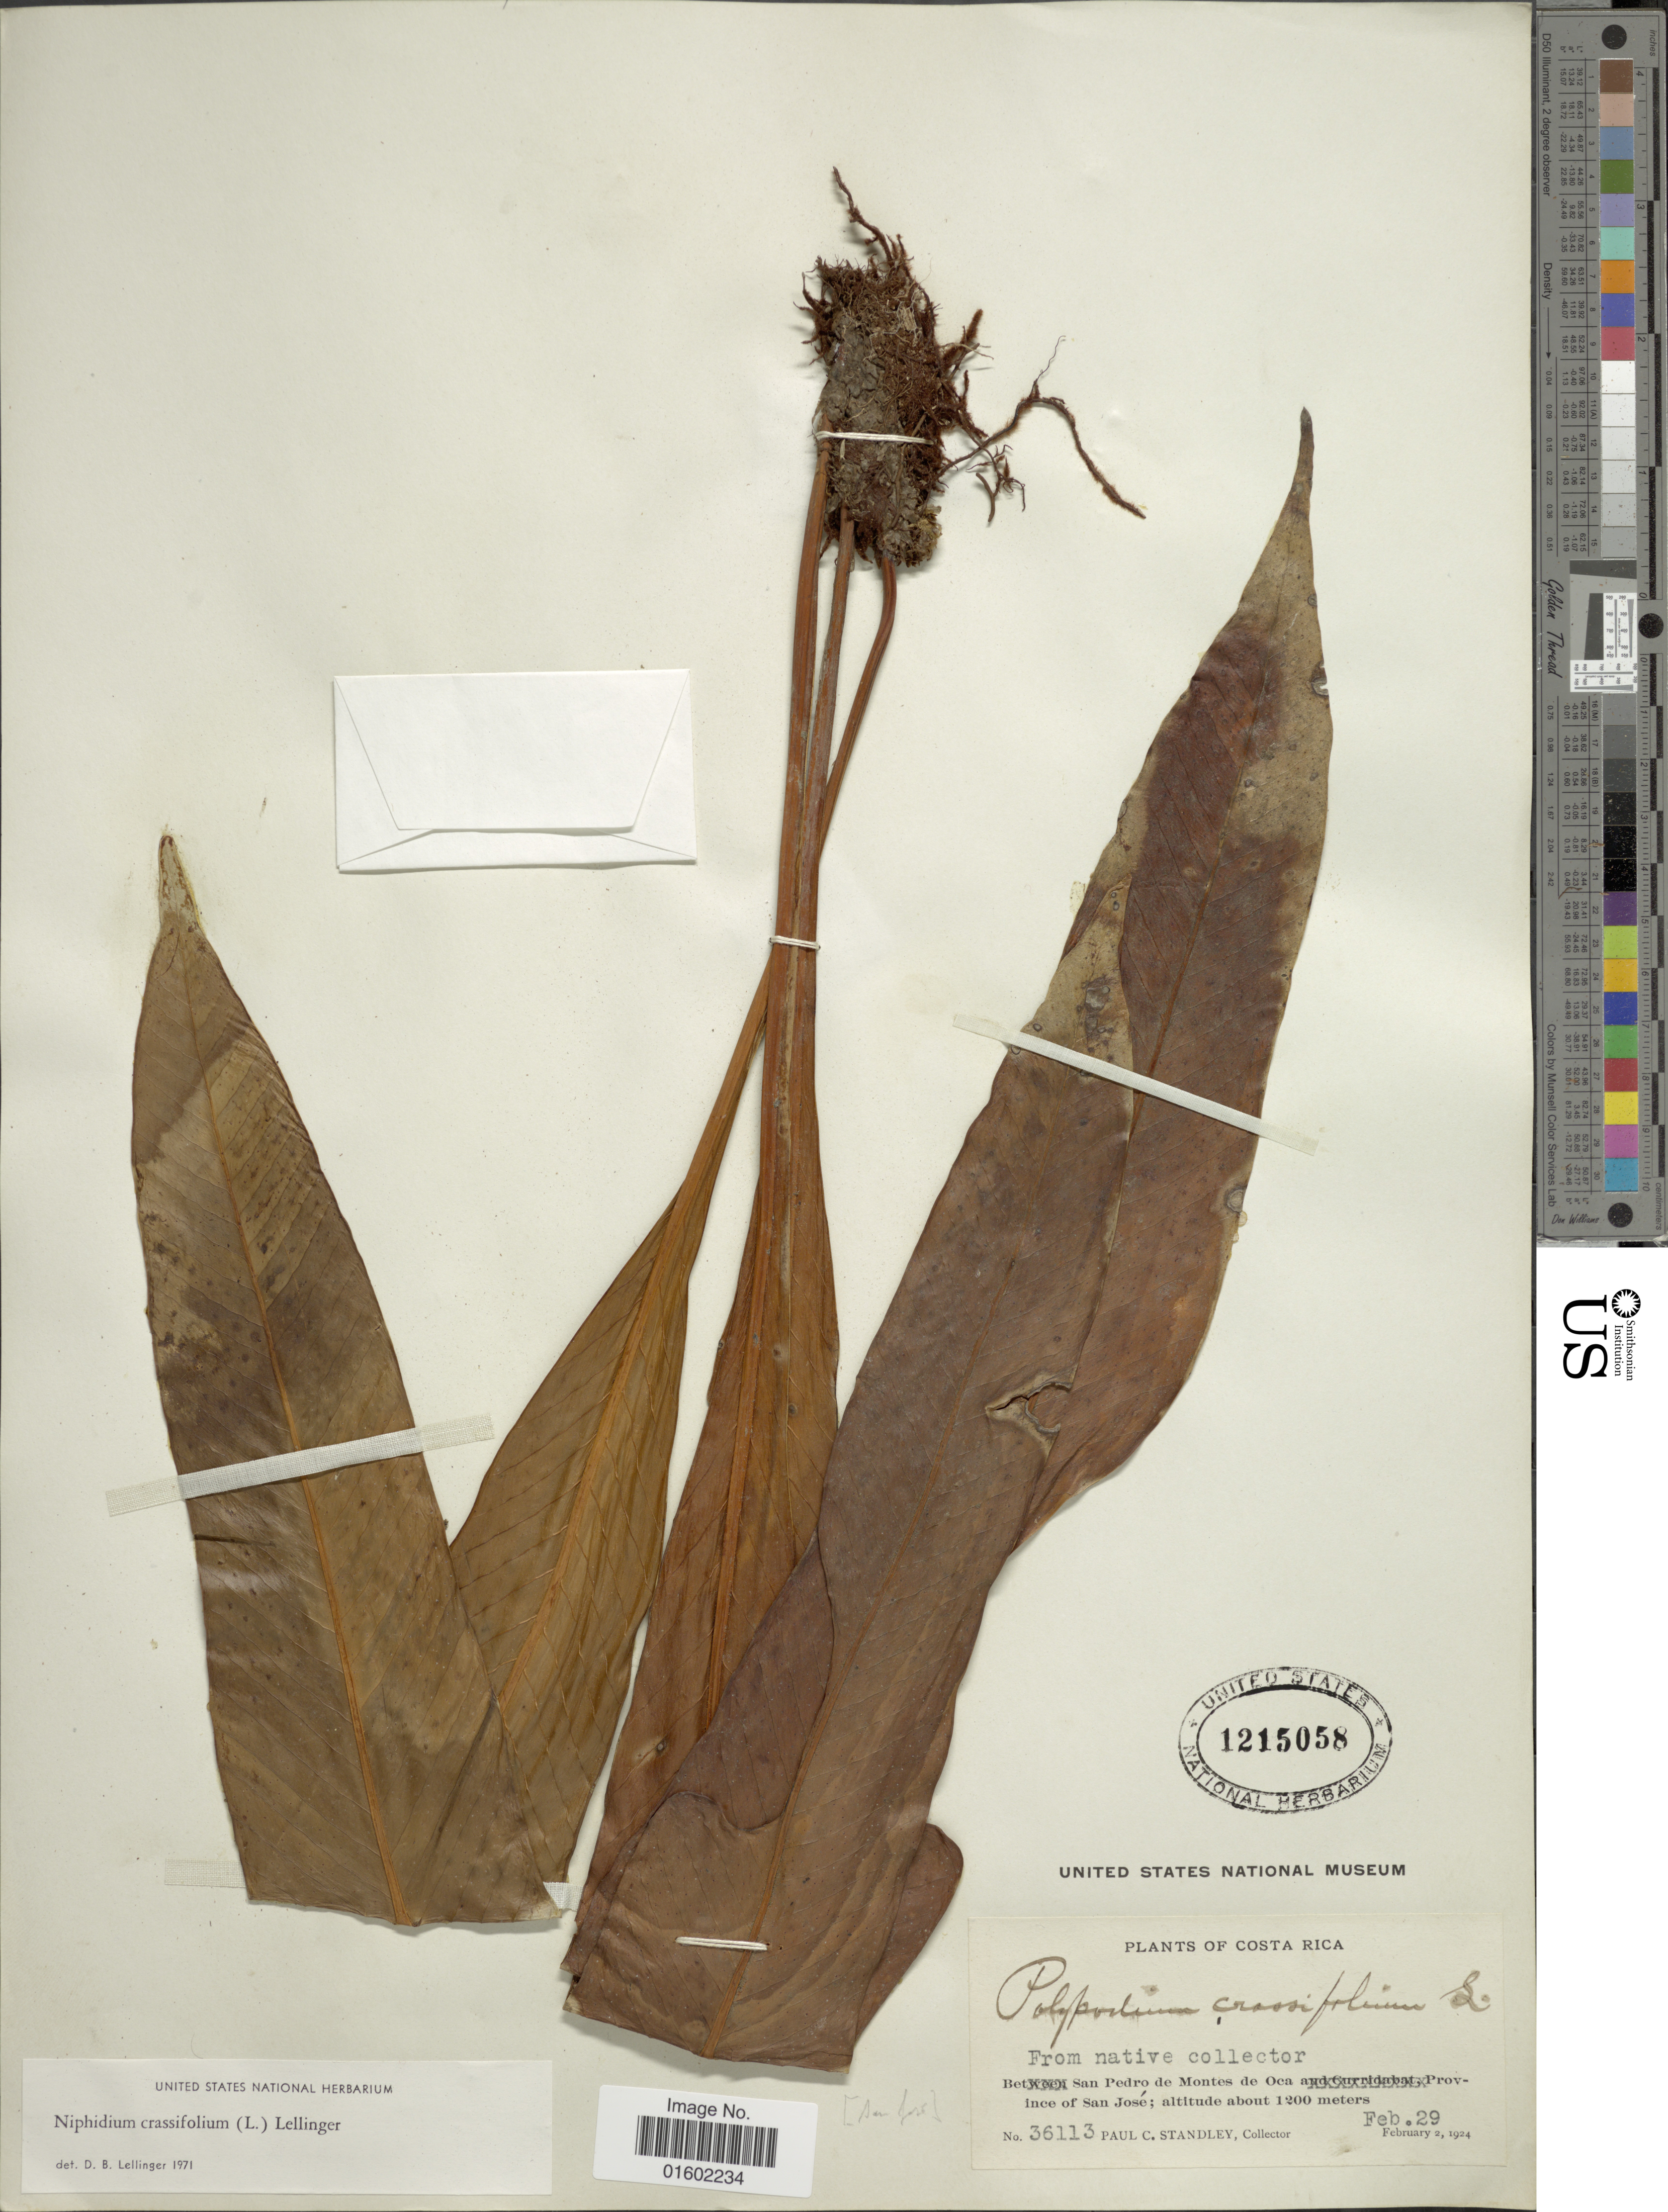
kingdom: Plantae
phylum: Tracheophyta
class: Polypodiopsida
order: Polypodiales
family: Polypodiaceae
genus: Niphidium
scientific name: Niphidium crassifolium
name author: (L.) Lellinger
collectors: P. C. Standley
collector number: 36113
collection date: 1924-02-29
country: Costa Rica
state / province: San José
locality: Between San Pedro de Montes de Oca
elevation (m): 1200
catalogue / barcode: US 1215058